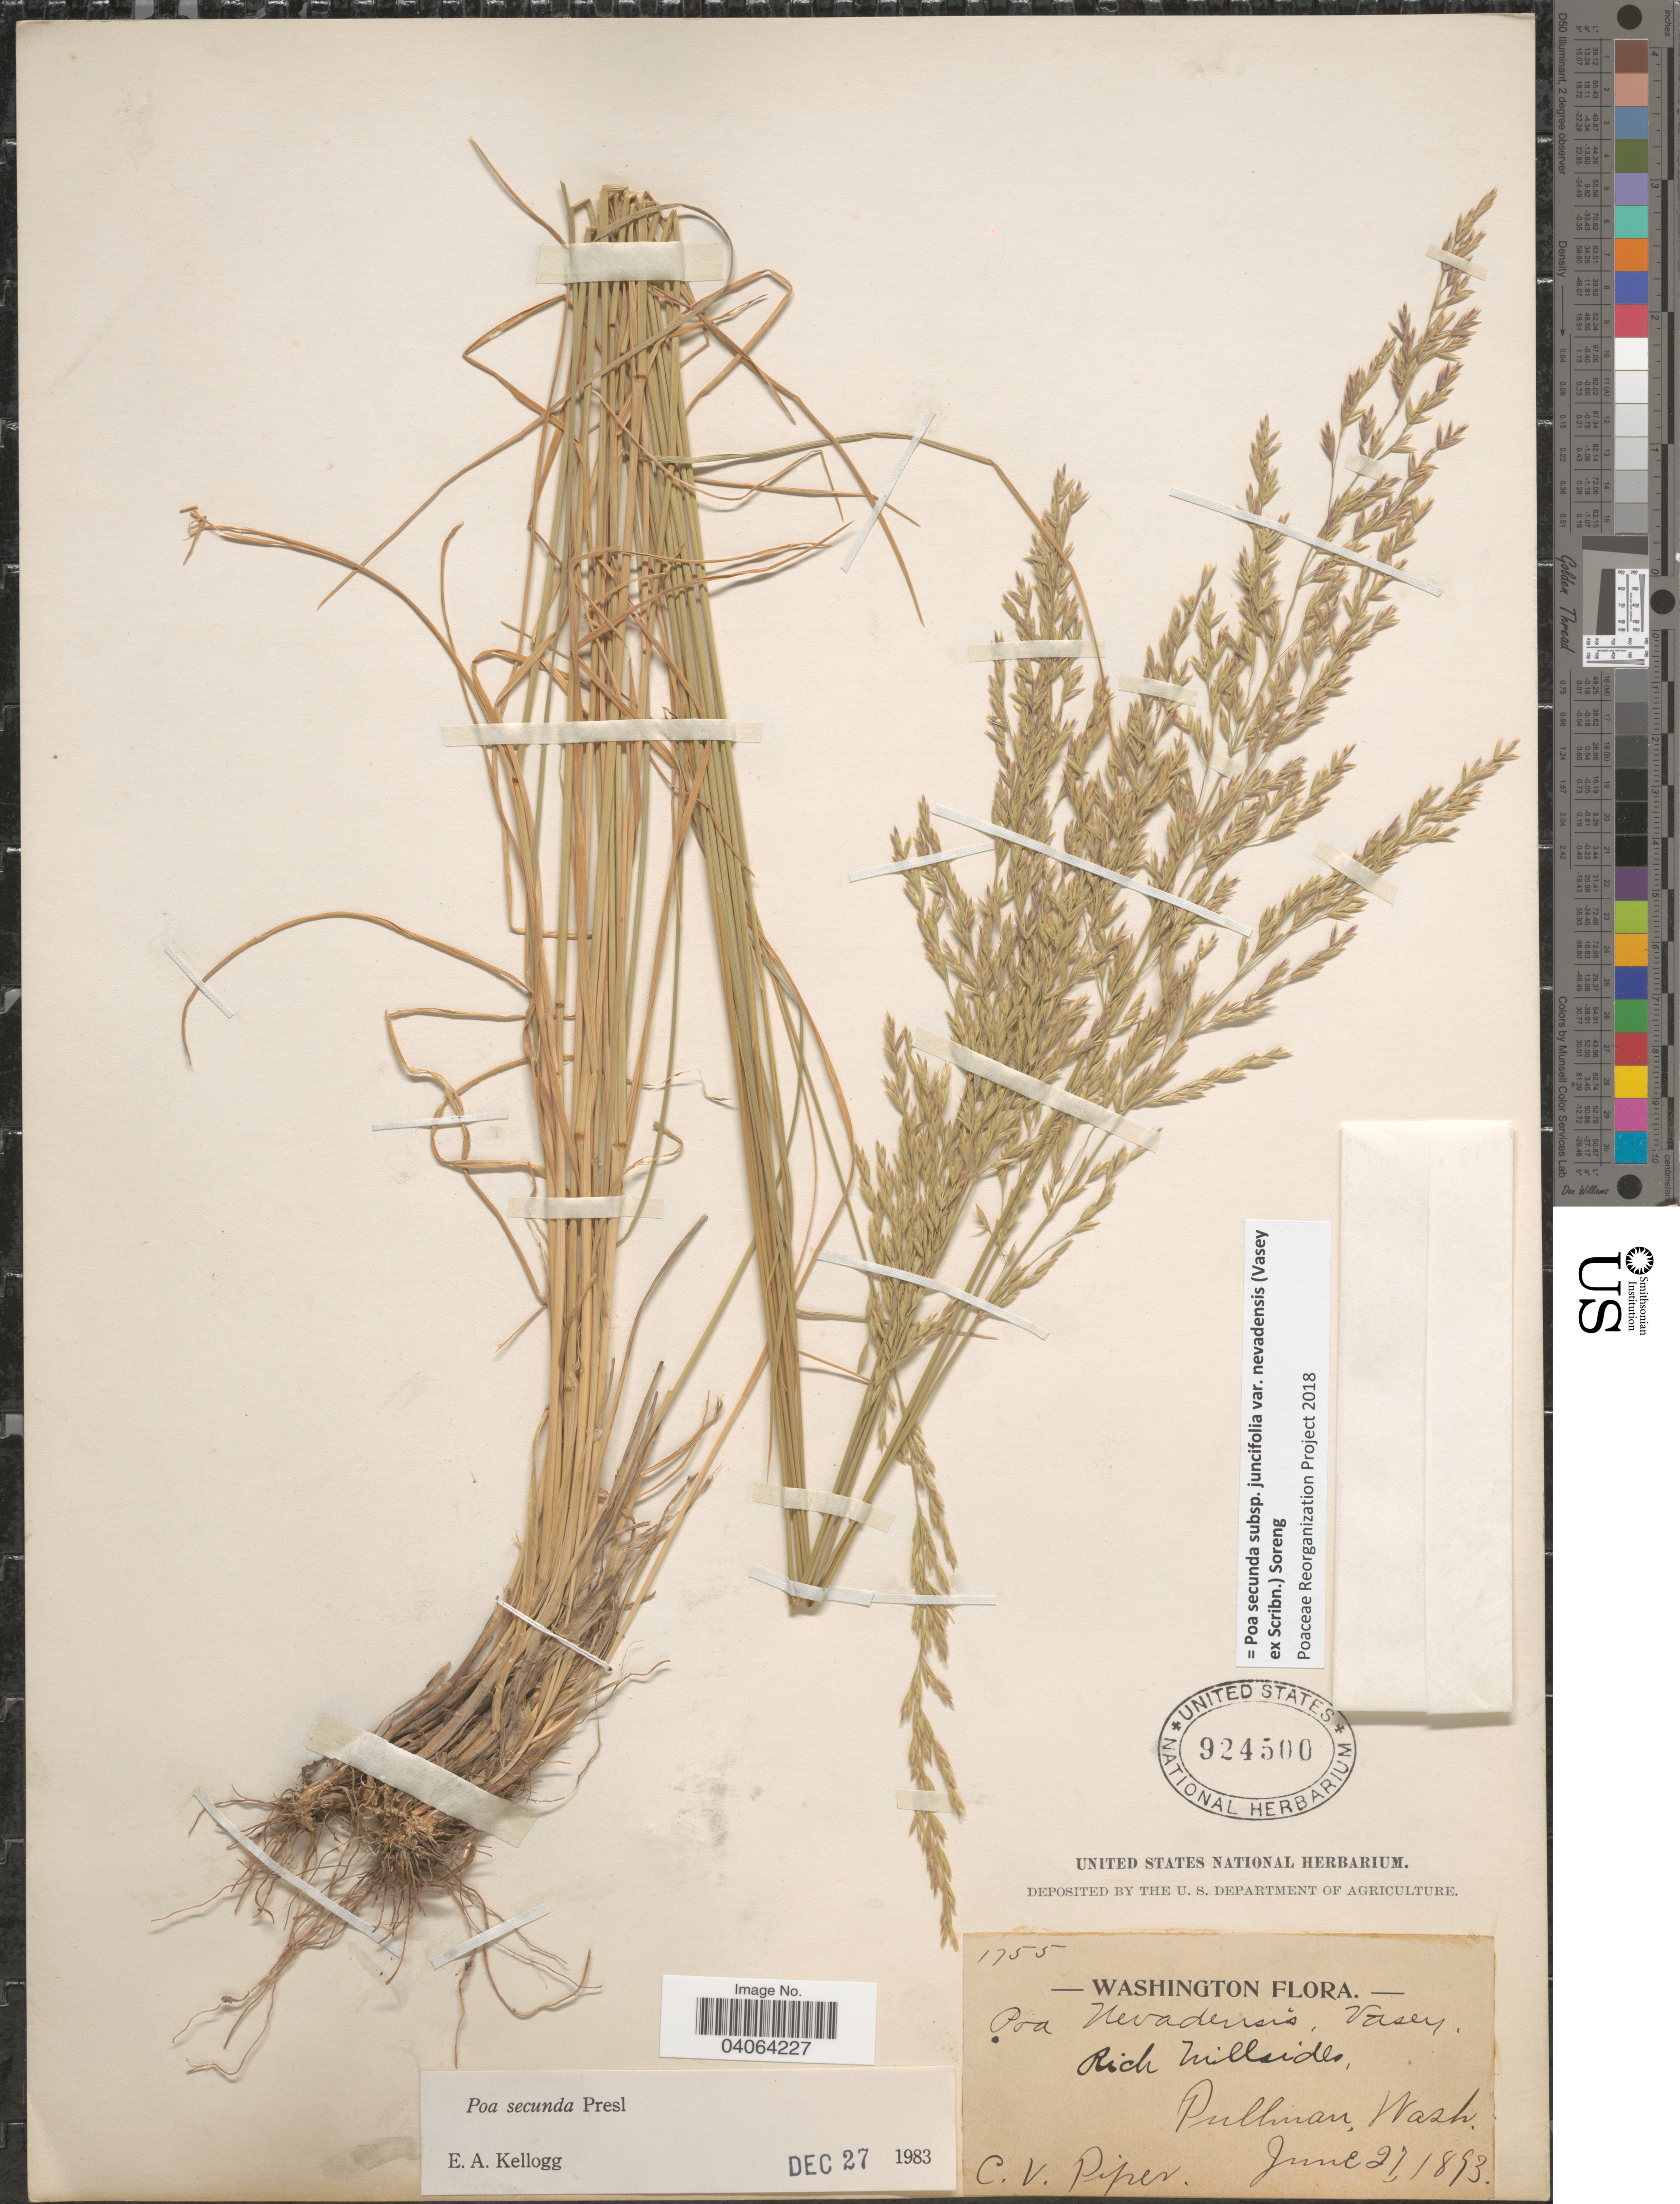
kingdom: Plantae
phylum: Tracheophyta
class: Liliopsida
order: Poales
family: Poaceae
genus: Poa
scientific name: Poa secunda subsp. juncifolia var. nevadensis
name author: (Vasey ex Scribn.) Soreng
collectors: C. V. Piper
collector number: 1755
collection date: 1893-06-27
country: United States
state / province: Washington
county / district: Whitman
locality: Pullman.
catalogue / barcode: US 924500